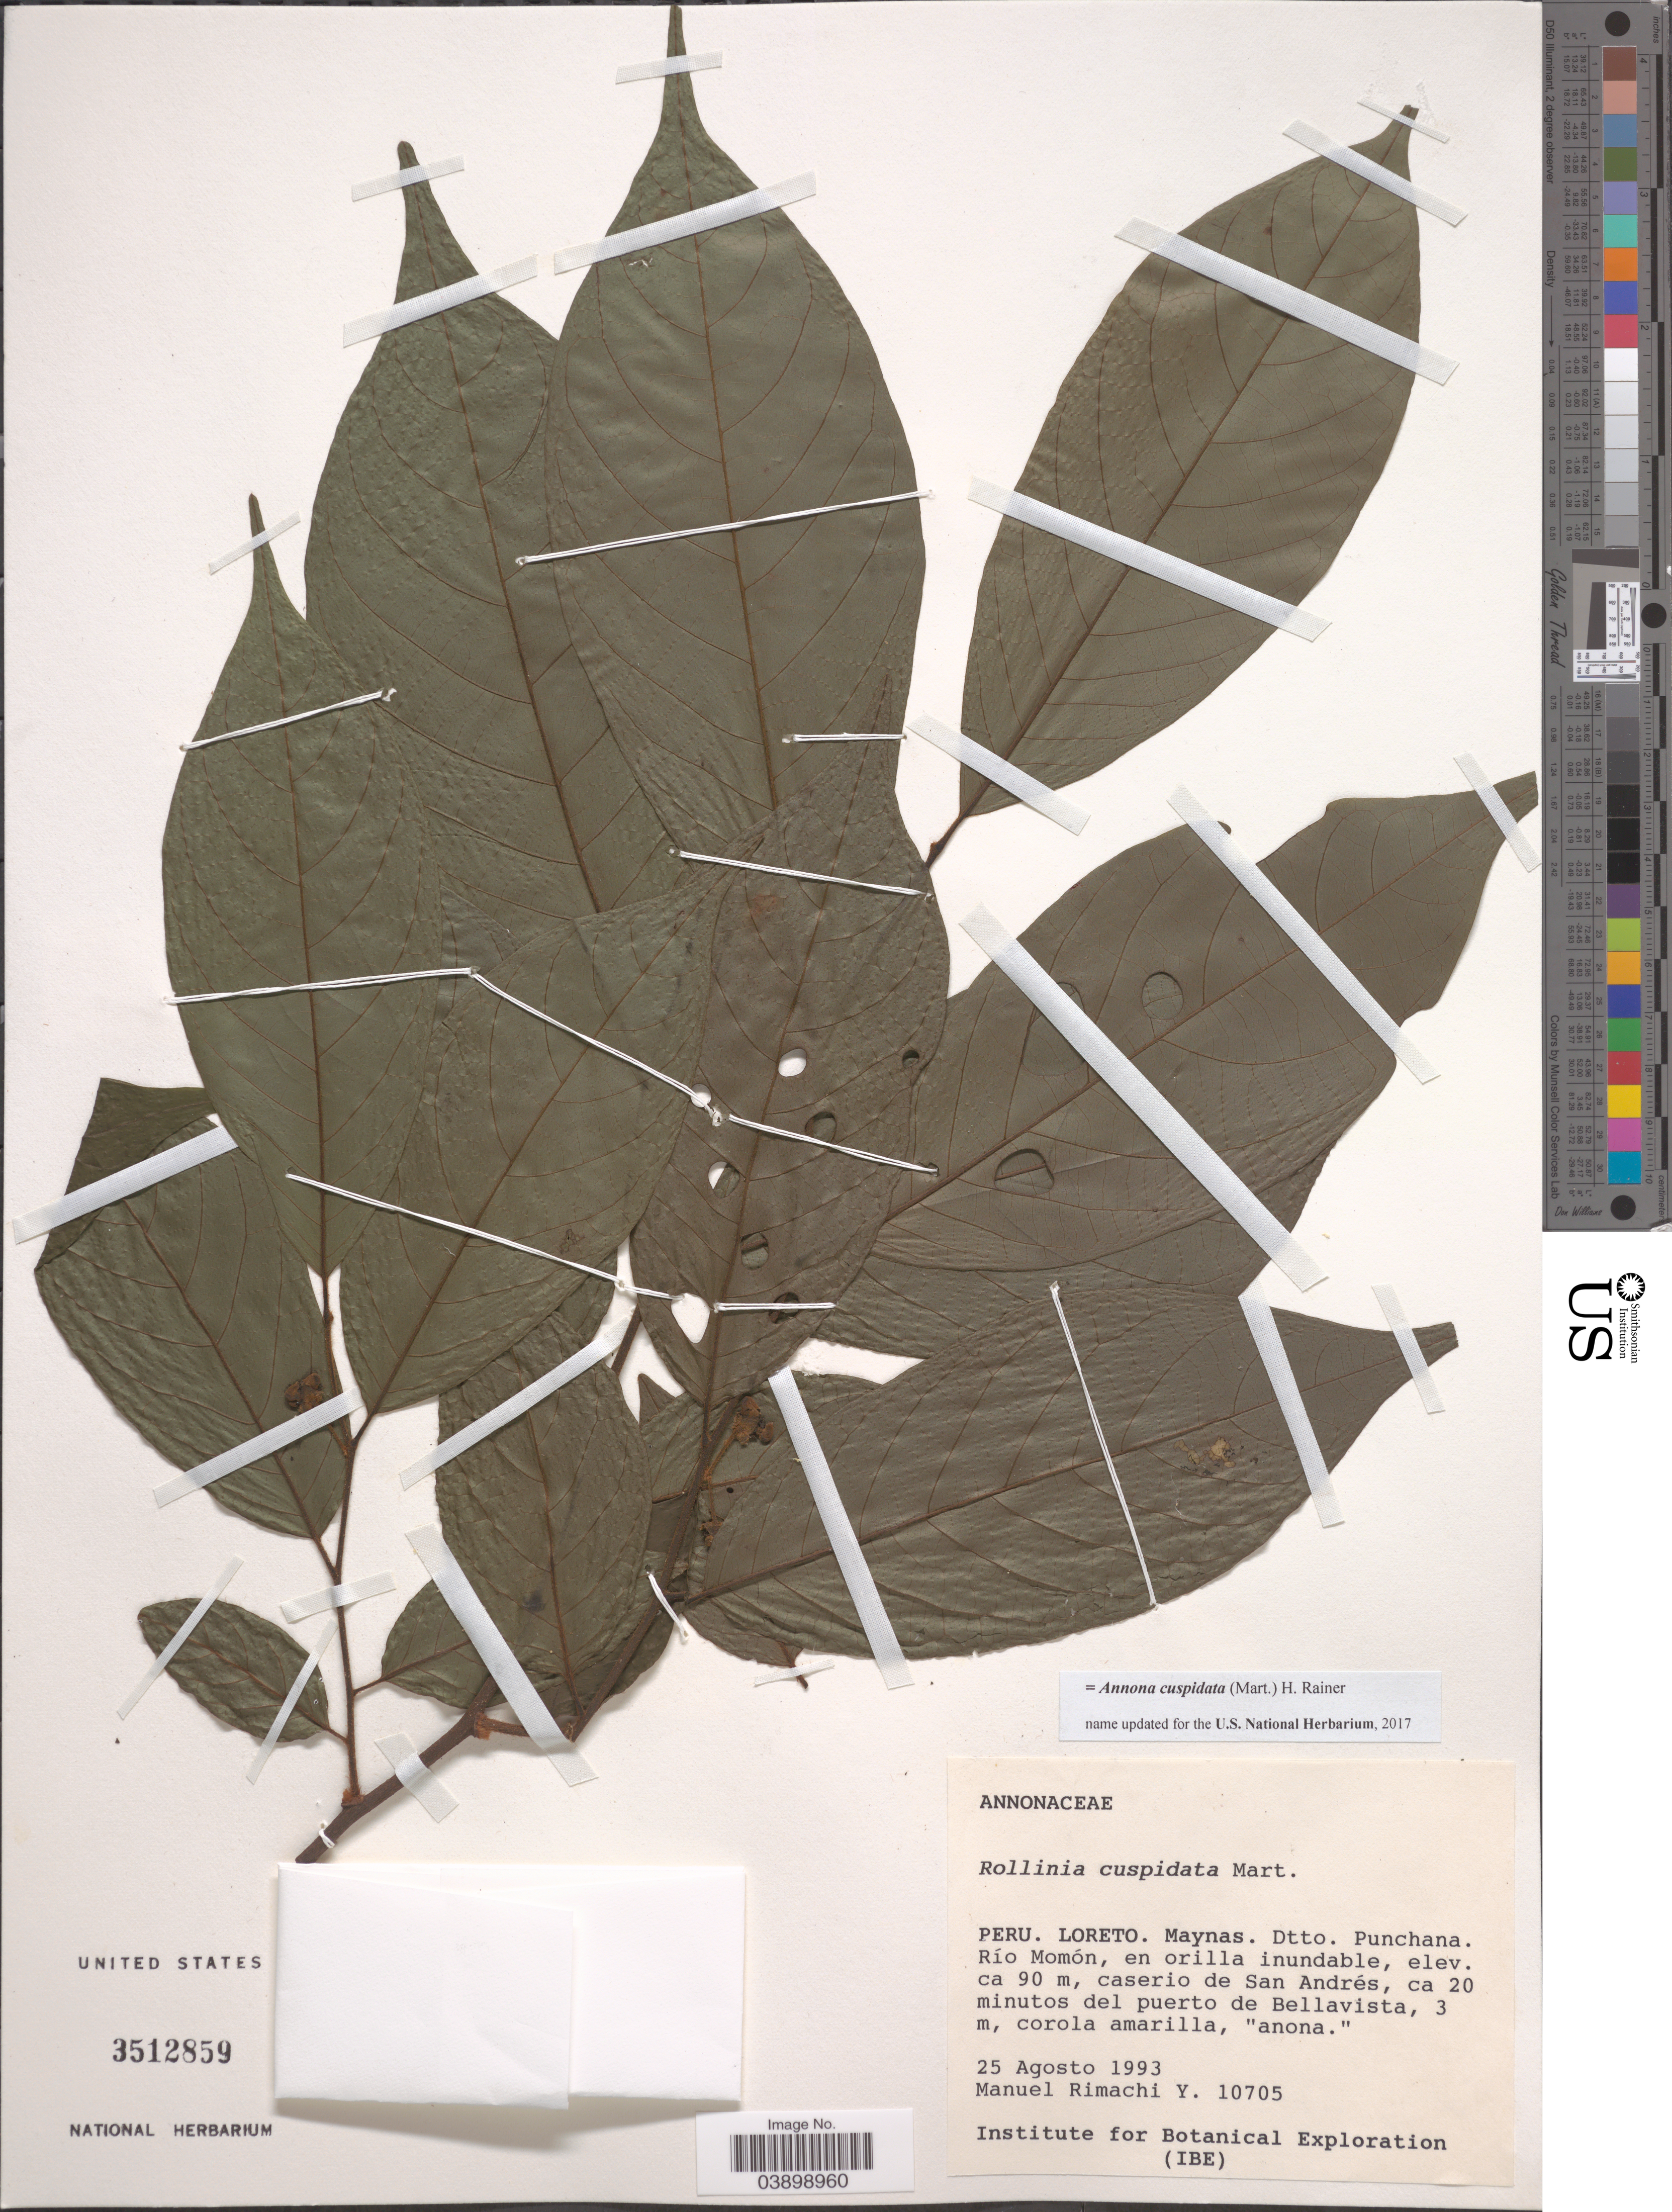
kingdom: Plantae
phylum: Tracheophyta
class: Magnoliopsida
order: Magnoliales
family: Annonaceae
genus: Annona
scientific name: Annona cuspidata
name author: (Mart.) H. Rainer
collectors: M. Rimachi Y.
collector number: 10705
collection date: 1993-08-25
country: Peru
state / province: Loreto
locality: Maynas. Dtto. Punchana. Río Momón, caserio de San Andrés, ca 20 minutos del puerto de Bellavista.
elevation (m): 90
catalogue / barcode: US 3512859